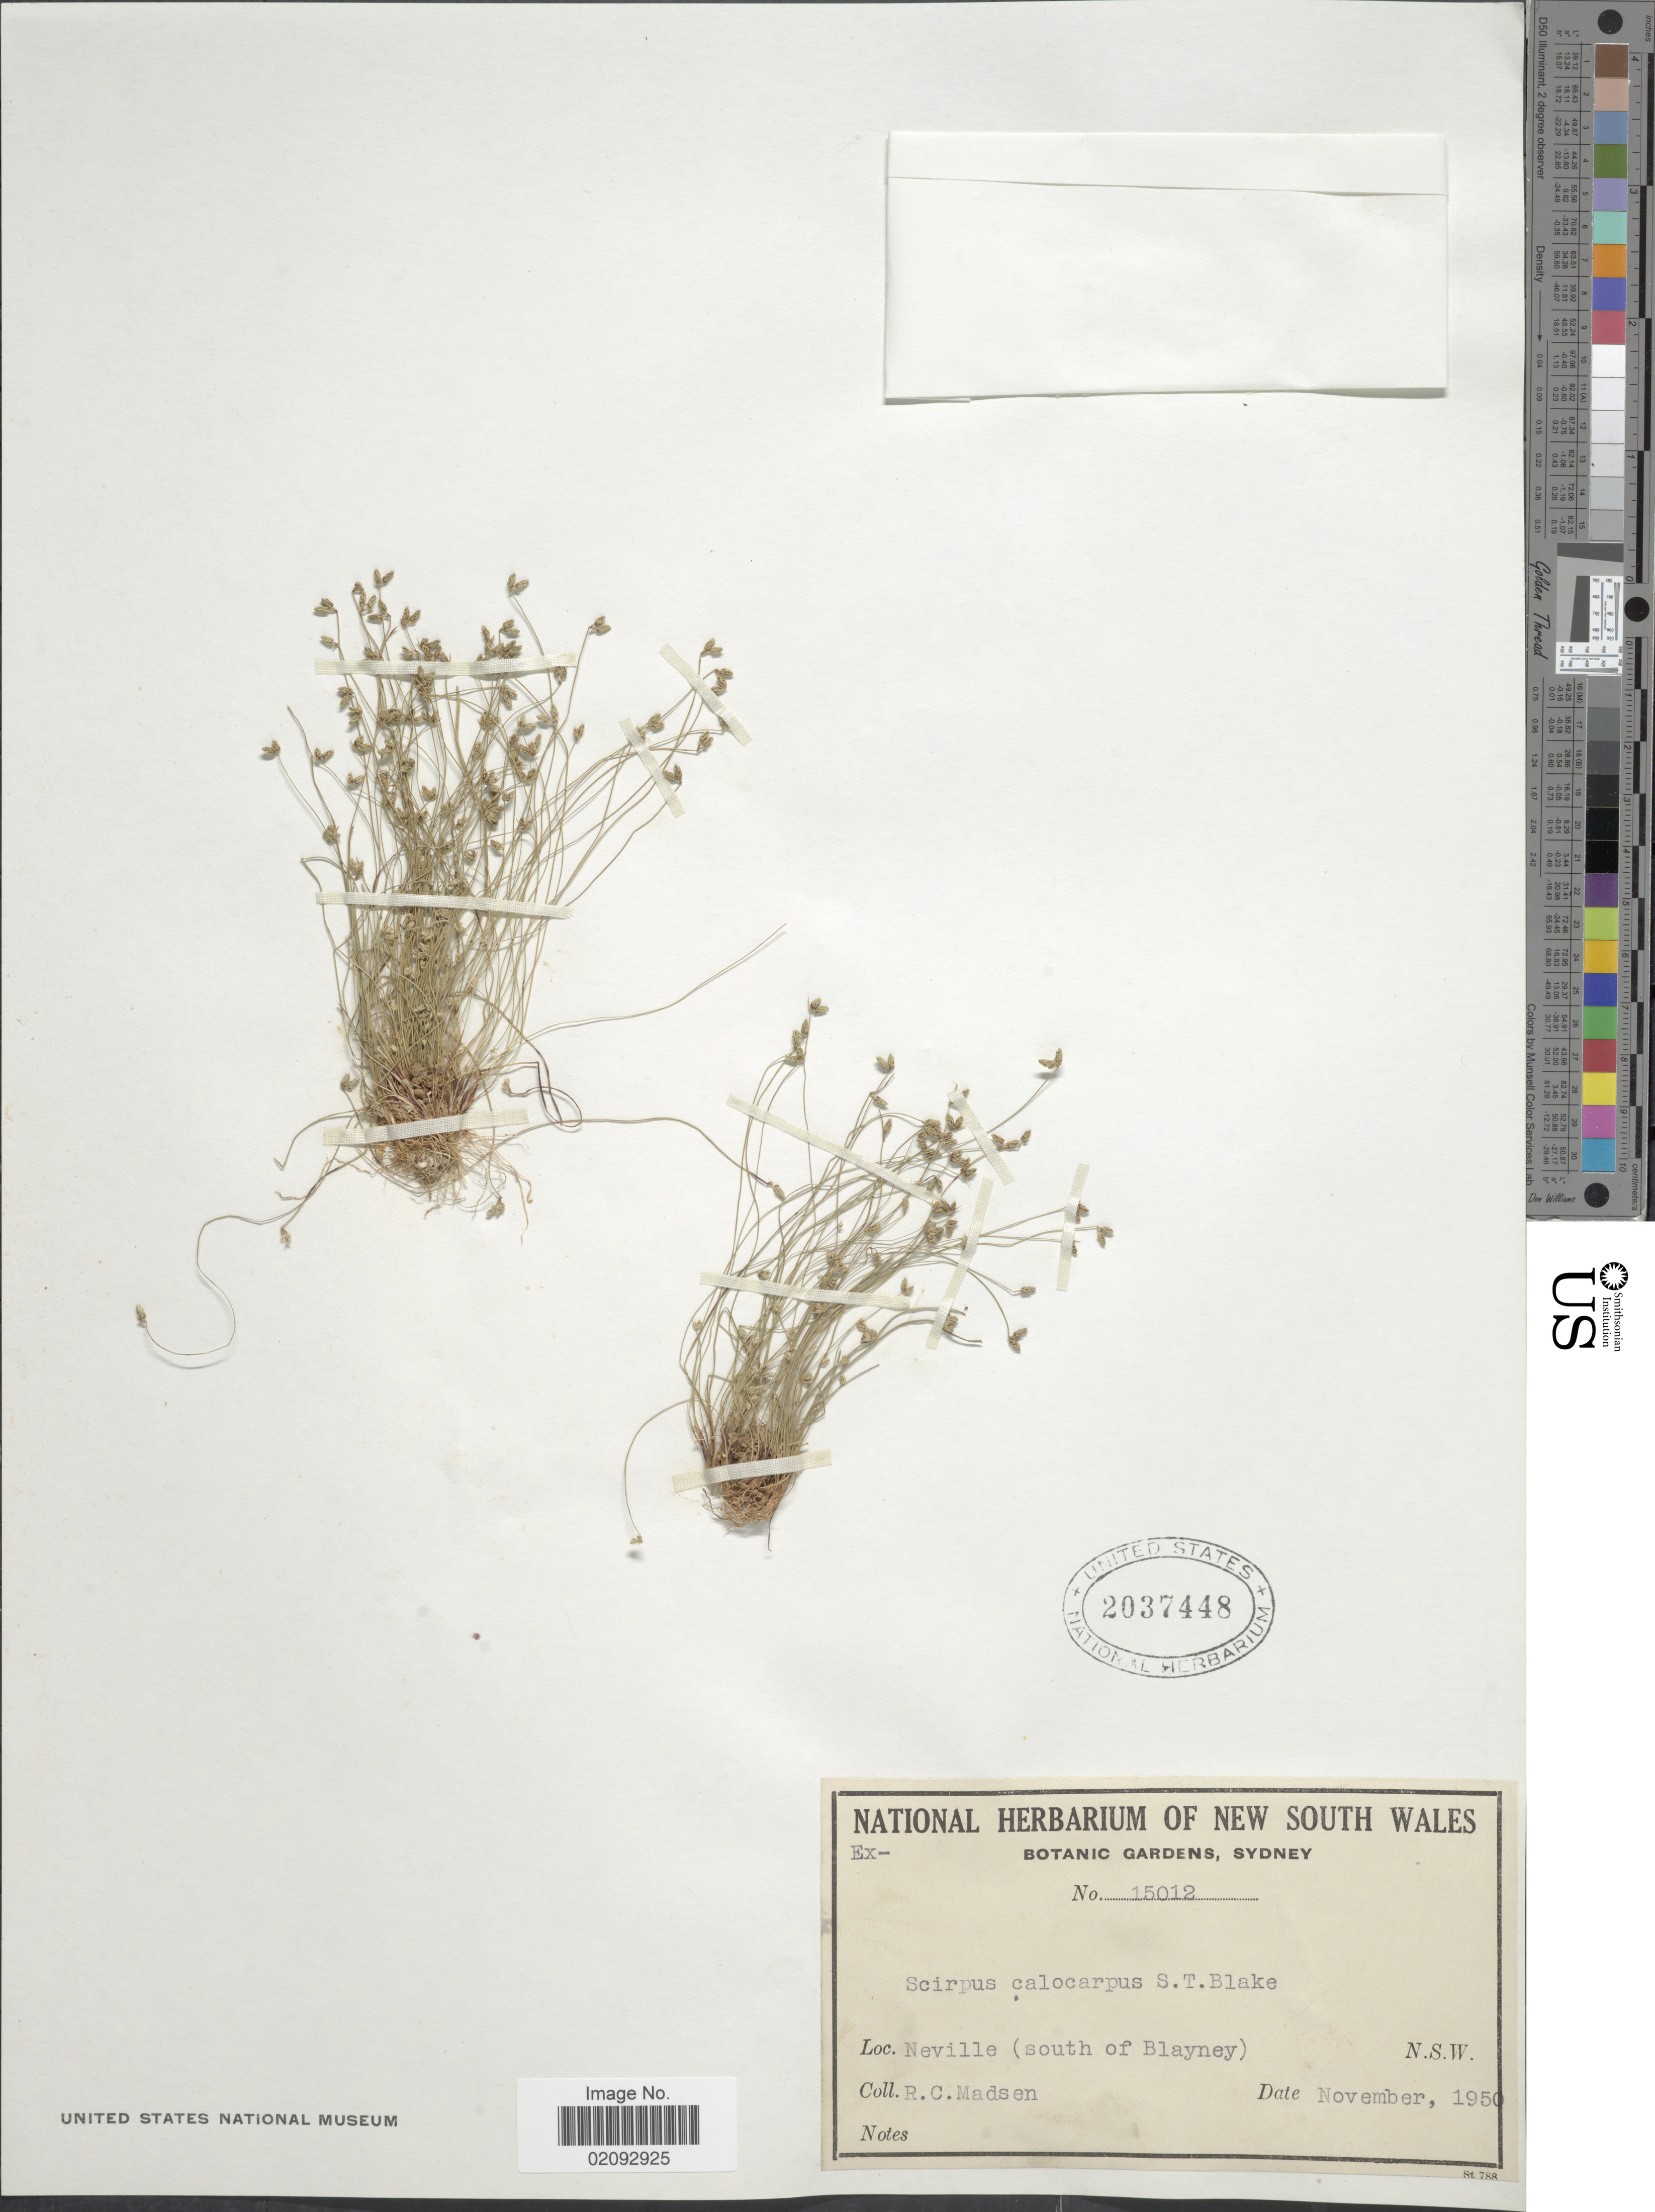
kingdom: Plantae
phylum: Tracheophyta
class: Liliopsida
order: Poales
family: Cyperaceae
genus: Isolepis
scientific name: Isolepis multicaulis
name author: Schltdl.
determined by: Strong, Mark T., (BOT), Smithsonian Institution - National Museum of Natural History (UNITED STATES)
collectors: R. Madsen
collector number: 15012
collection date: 1950-11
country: Australia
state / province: New South Wales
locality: Neville (south of Blayney)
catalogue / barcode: US 2037448